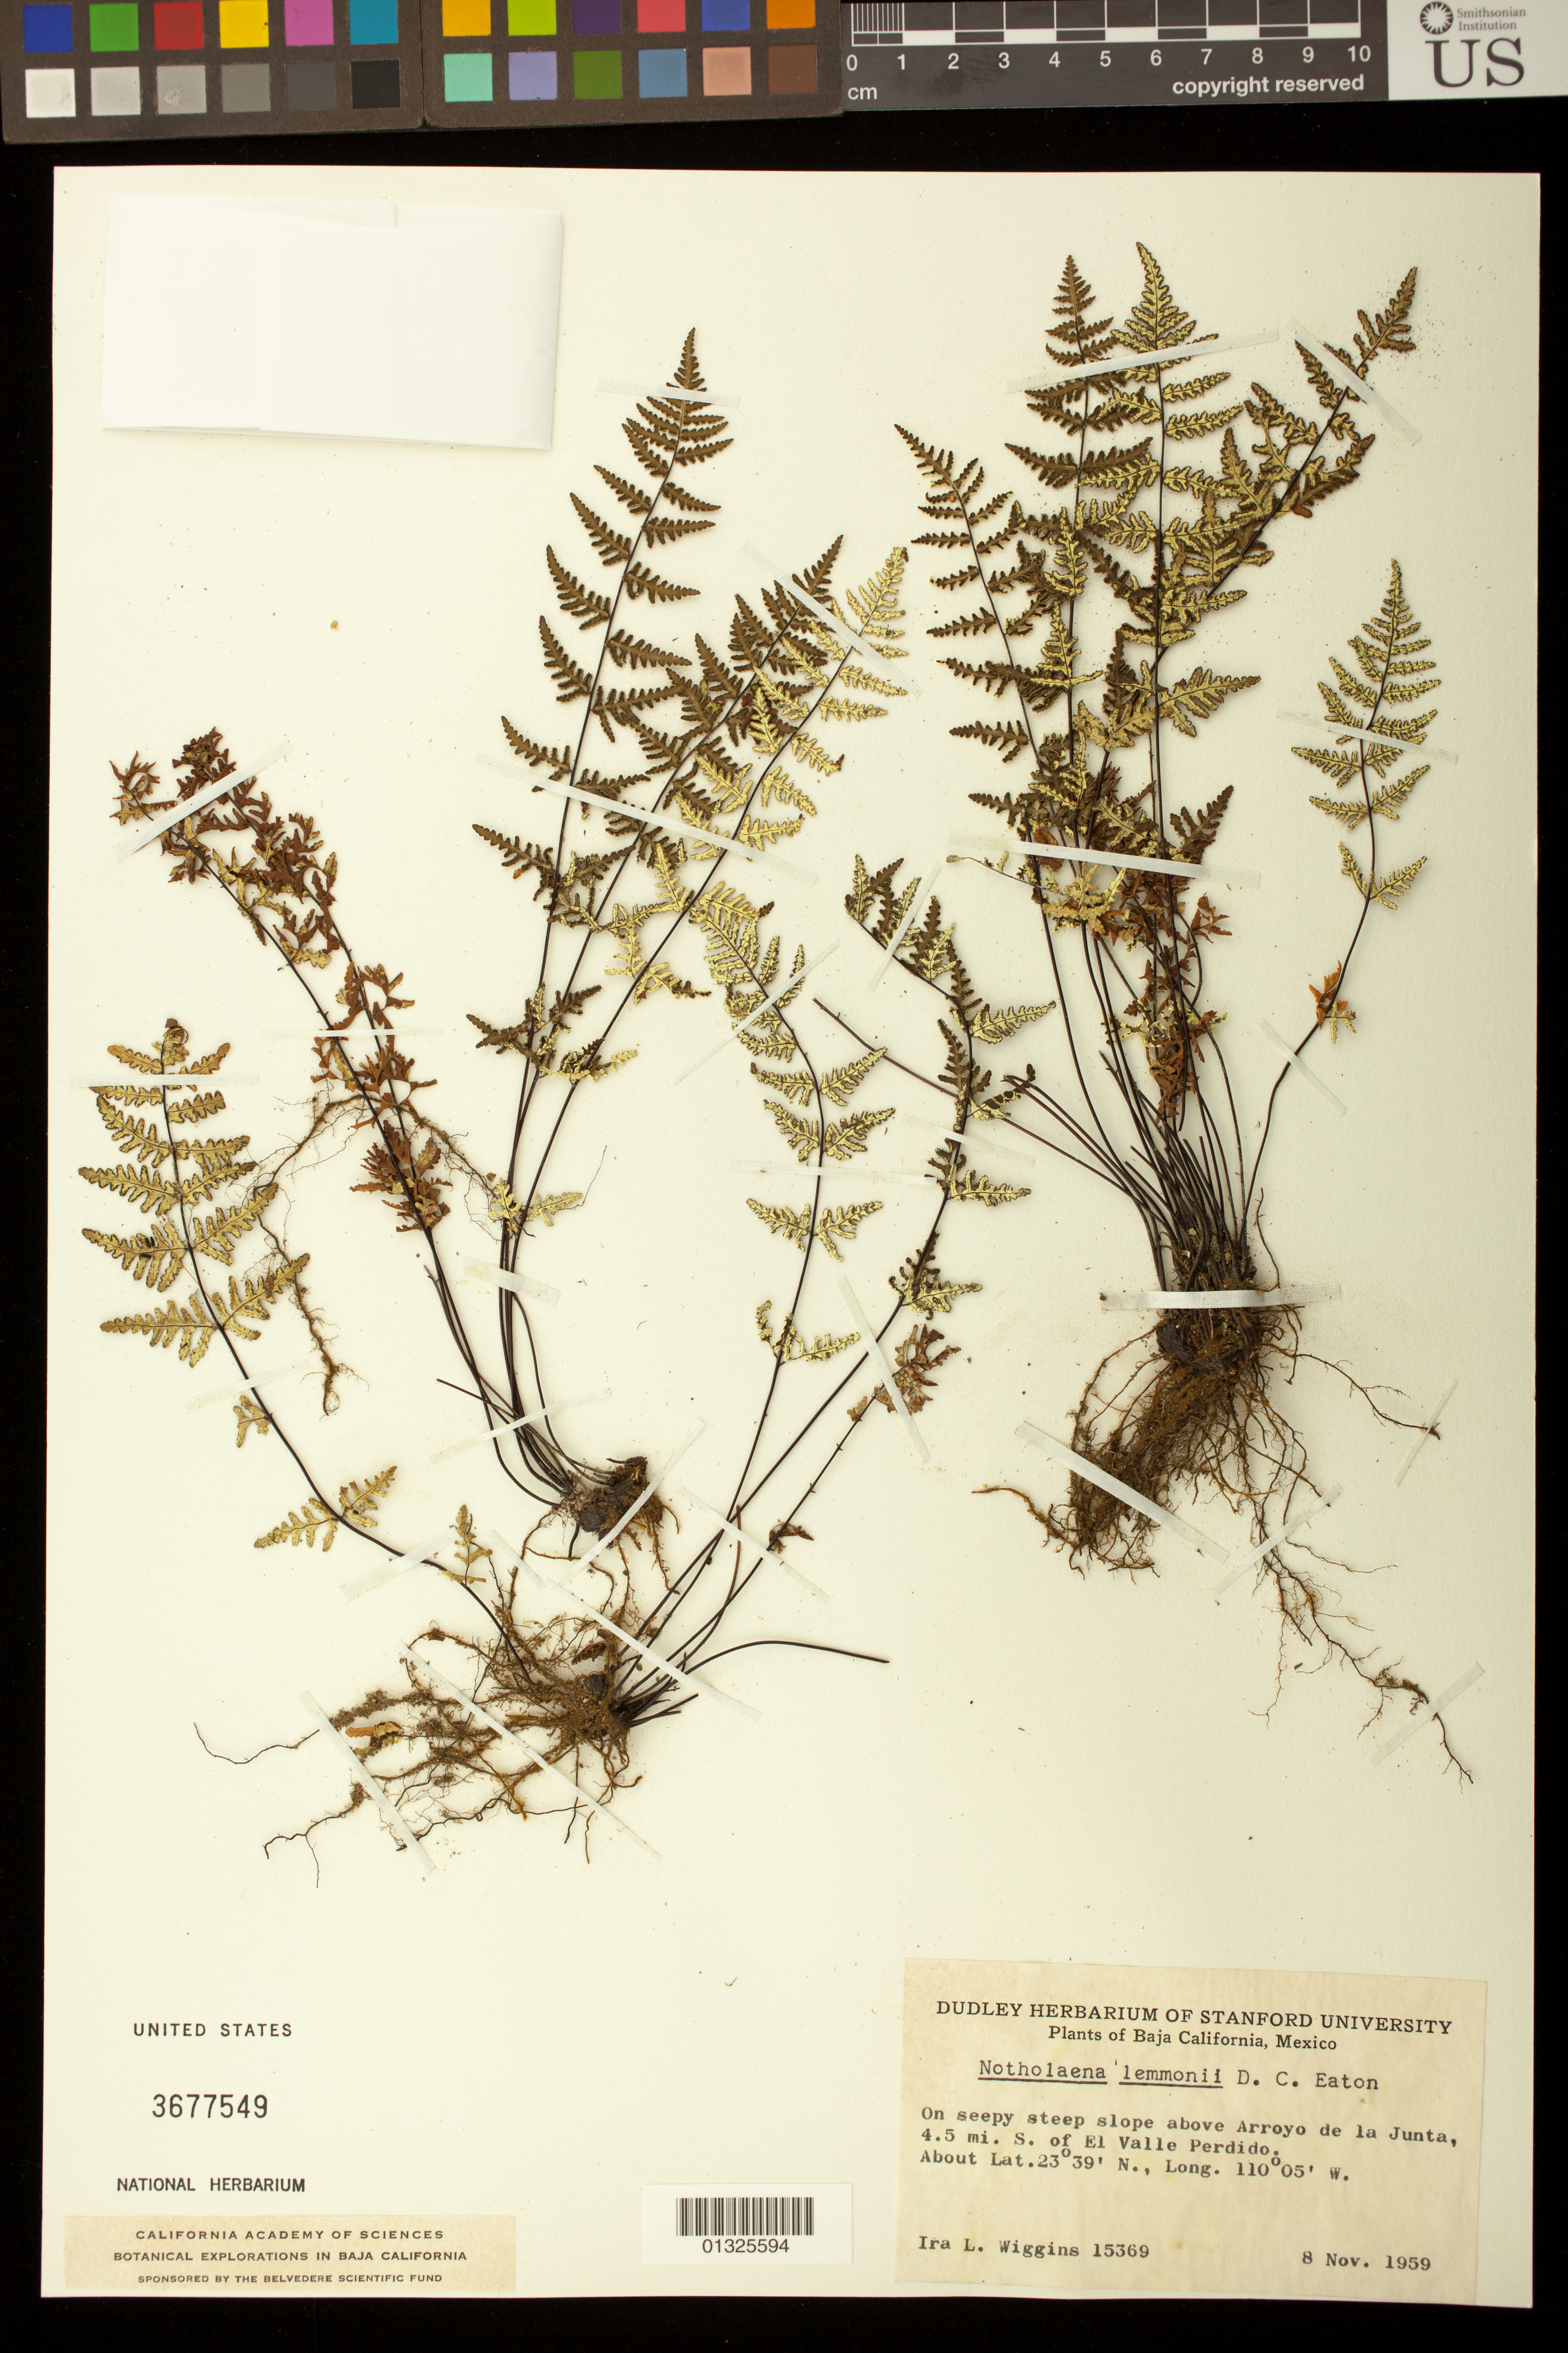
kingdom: Plantae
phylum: Tracheophyta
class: Polypodiopsida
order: Polypodiales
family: Pteridaceae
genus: Notholaena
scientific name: Notholaena lemmonii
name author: D.C. Eaton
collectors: I. L. Wiggins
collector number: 15369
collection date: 1959-11-08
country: Mexico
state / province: Baja California Sur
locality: Above Arroyo de la Junta, 4.5 mi. S. of El Valle Perdido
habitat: On a seepy steep slope.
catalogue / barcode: US 3677549